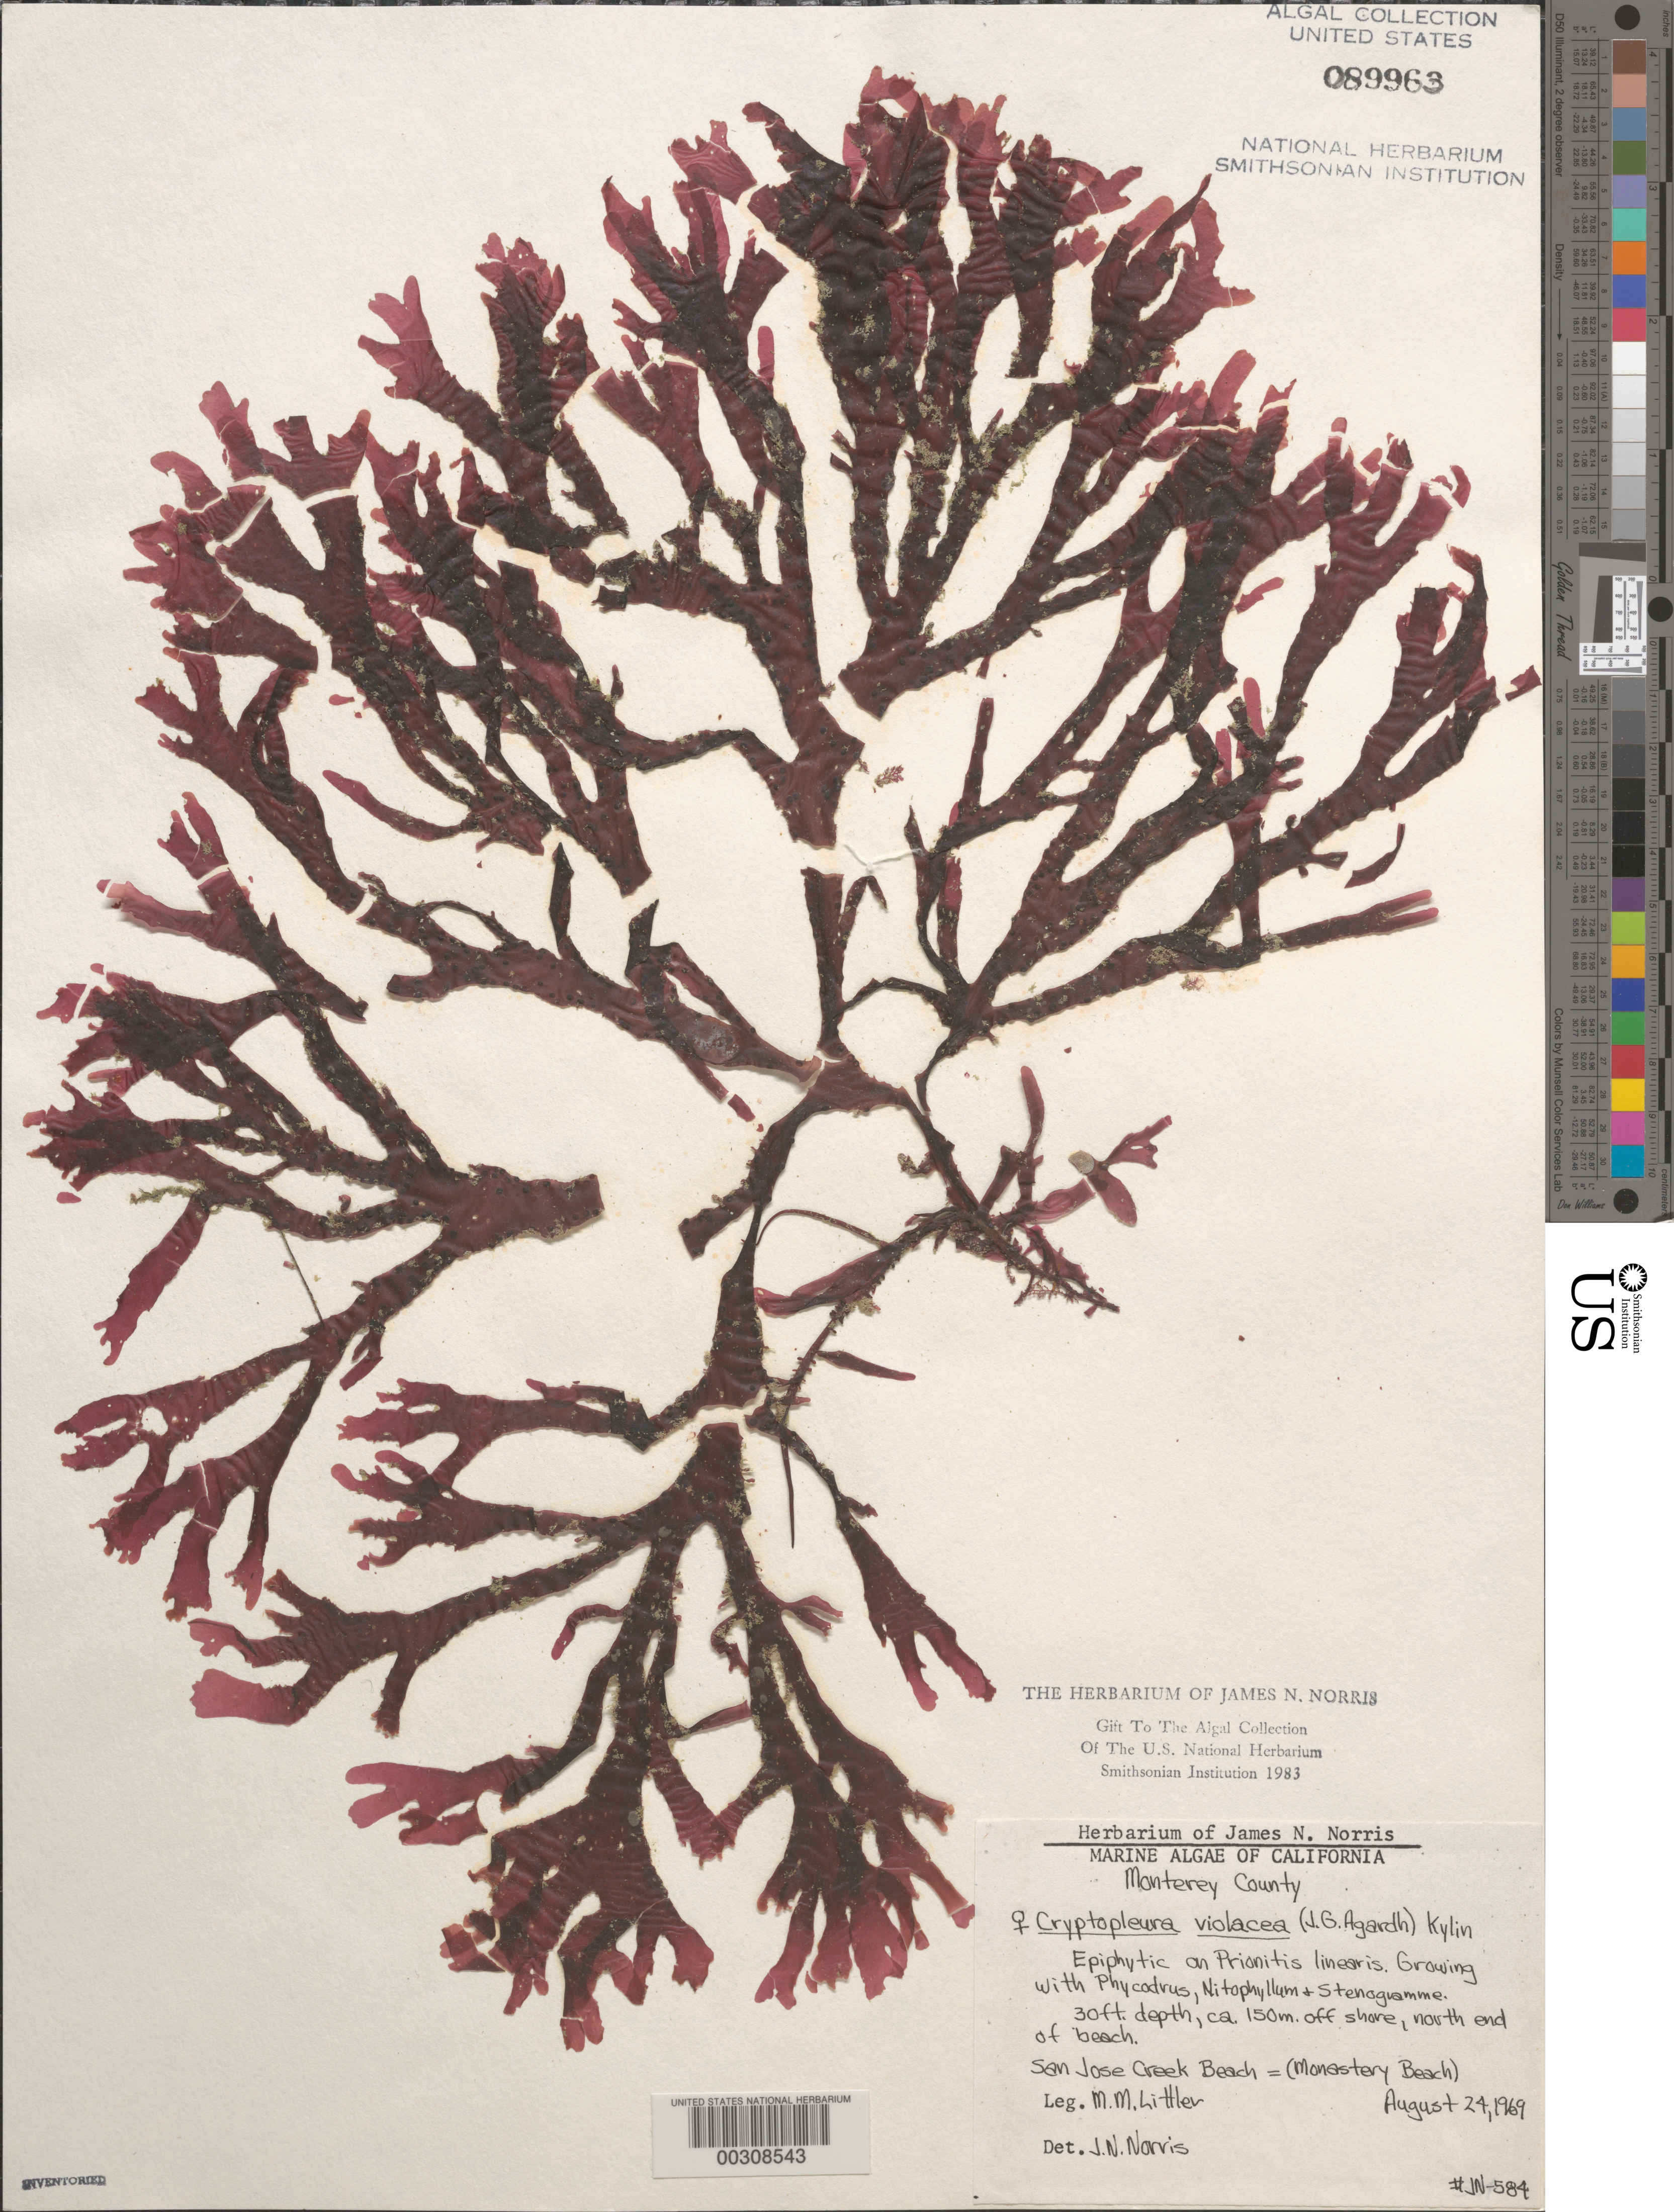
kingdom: Plantae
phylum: Rhodophyta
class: Florideophyceae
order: Ceramiales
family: Delesseriaceae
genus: Cryptopleura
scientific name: Cryptopleura violacea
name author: (J. Ag.) Kylin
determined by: Norris, James N.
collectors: M. M. Littler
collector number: JN-584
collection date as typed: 24 Aug 1969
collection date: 1969-08-24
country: United States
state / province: California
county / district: Monterey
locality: San Jose Creek Beach (Monastery Beach)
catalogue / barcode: US 89963